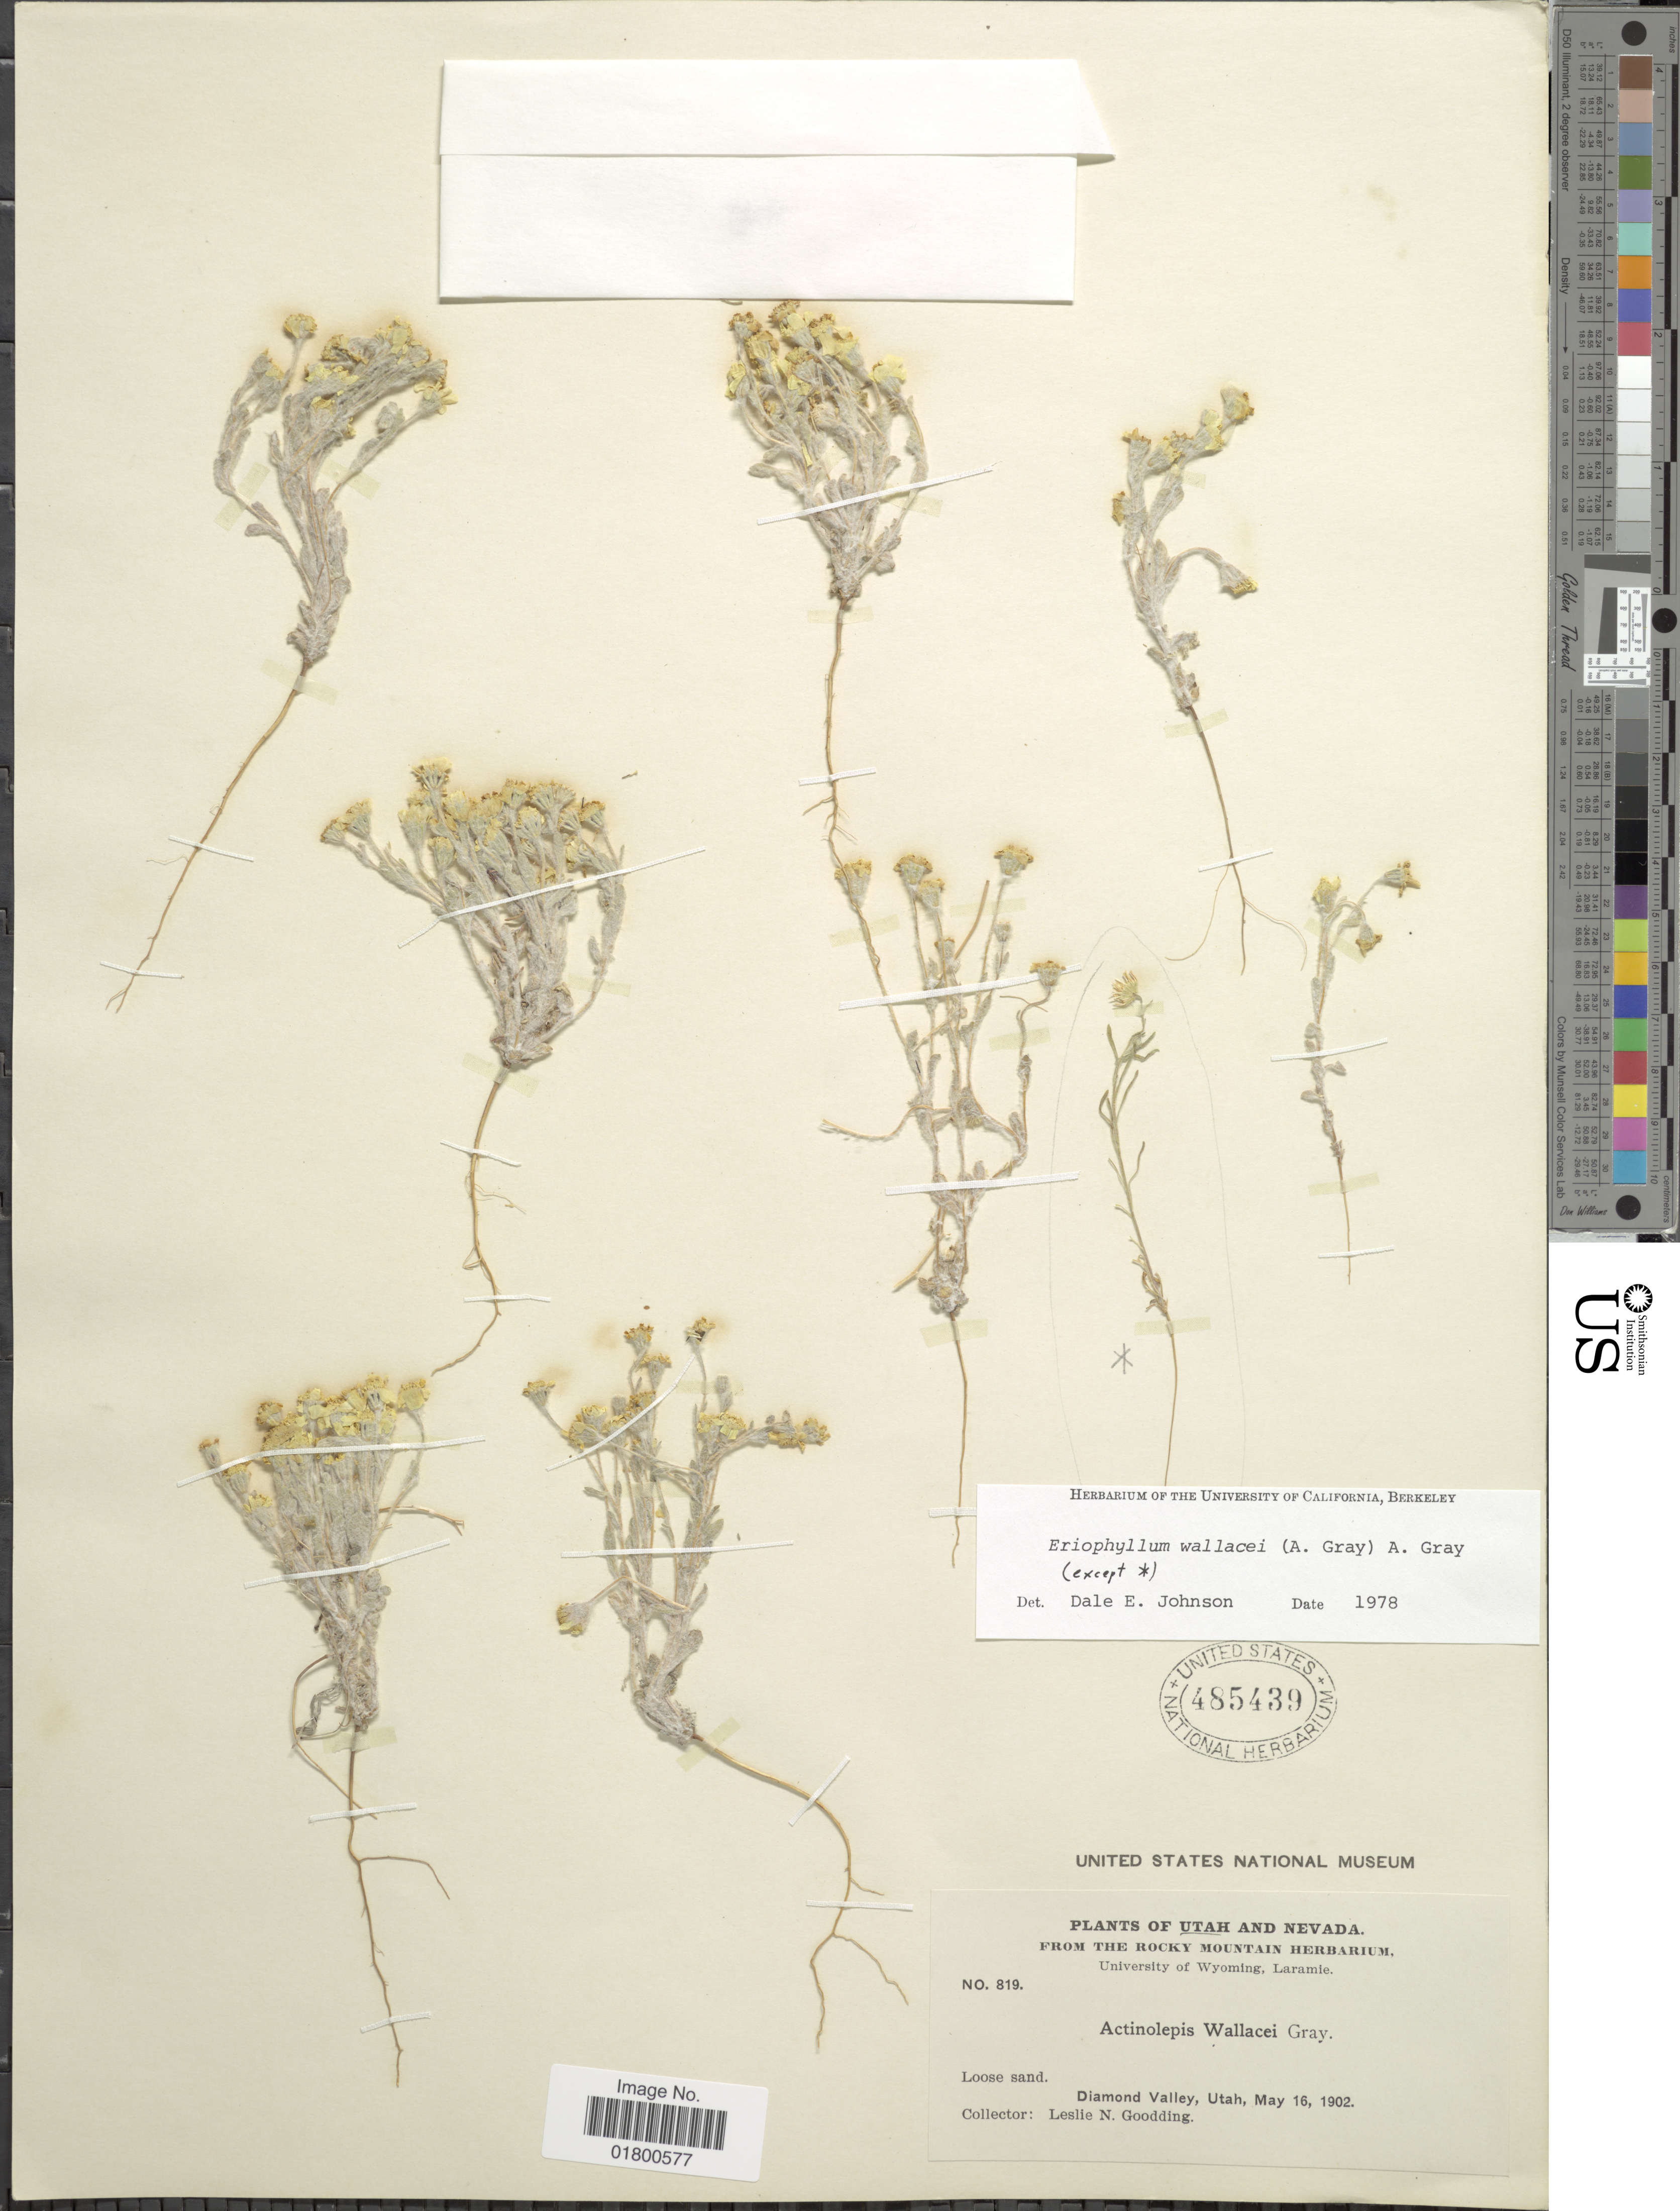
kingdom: Plantae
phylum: Tracheophyta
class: Magnoliopsida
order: Asterales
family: Asteraceae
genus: Eriophyllum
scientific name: Eriophyllum wallacei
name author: (A. Gray) A. Gray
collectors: L. N. Goodding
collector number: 819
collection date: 1902-05-16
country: United States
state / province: Utah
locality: Diamond Valley, Utah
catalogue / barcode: US 485439